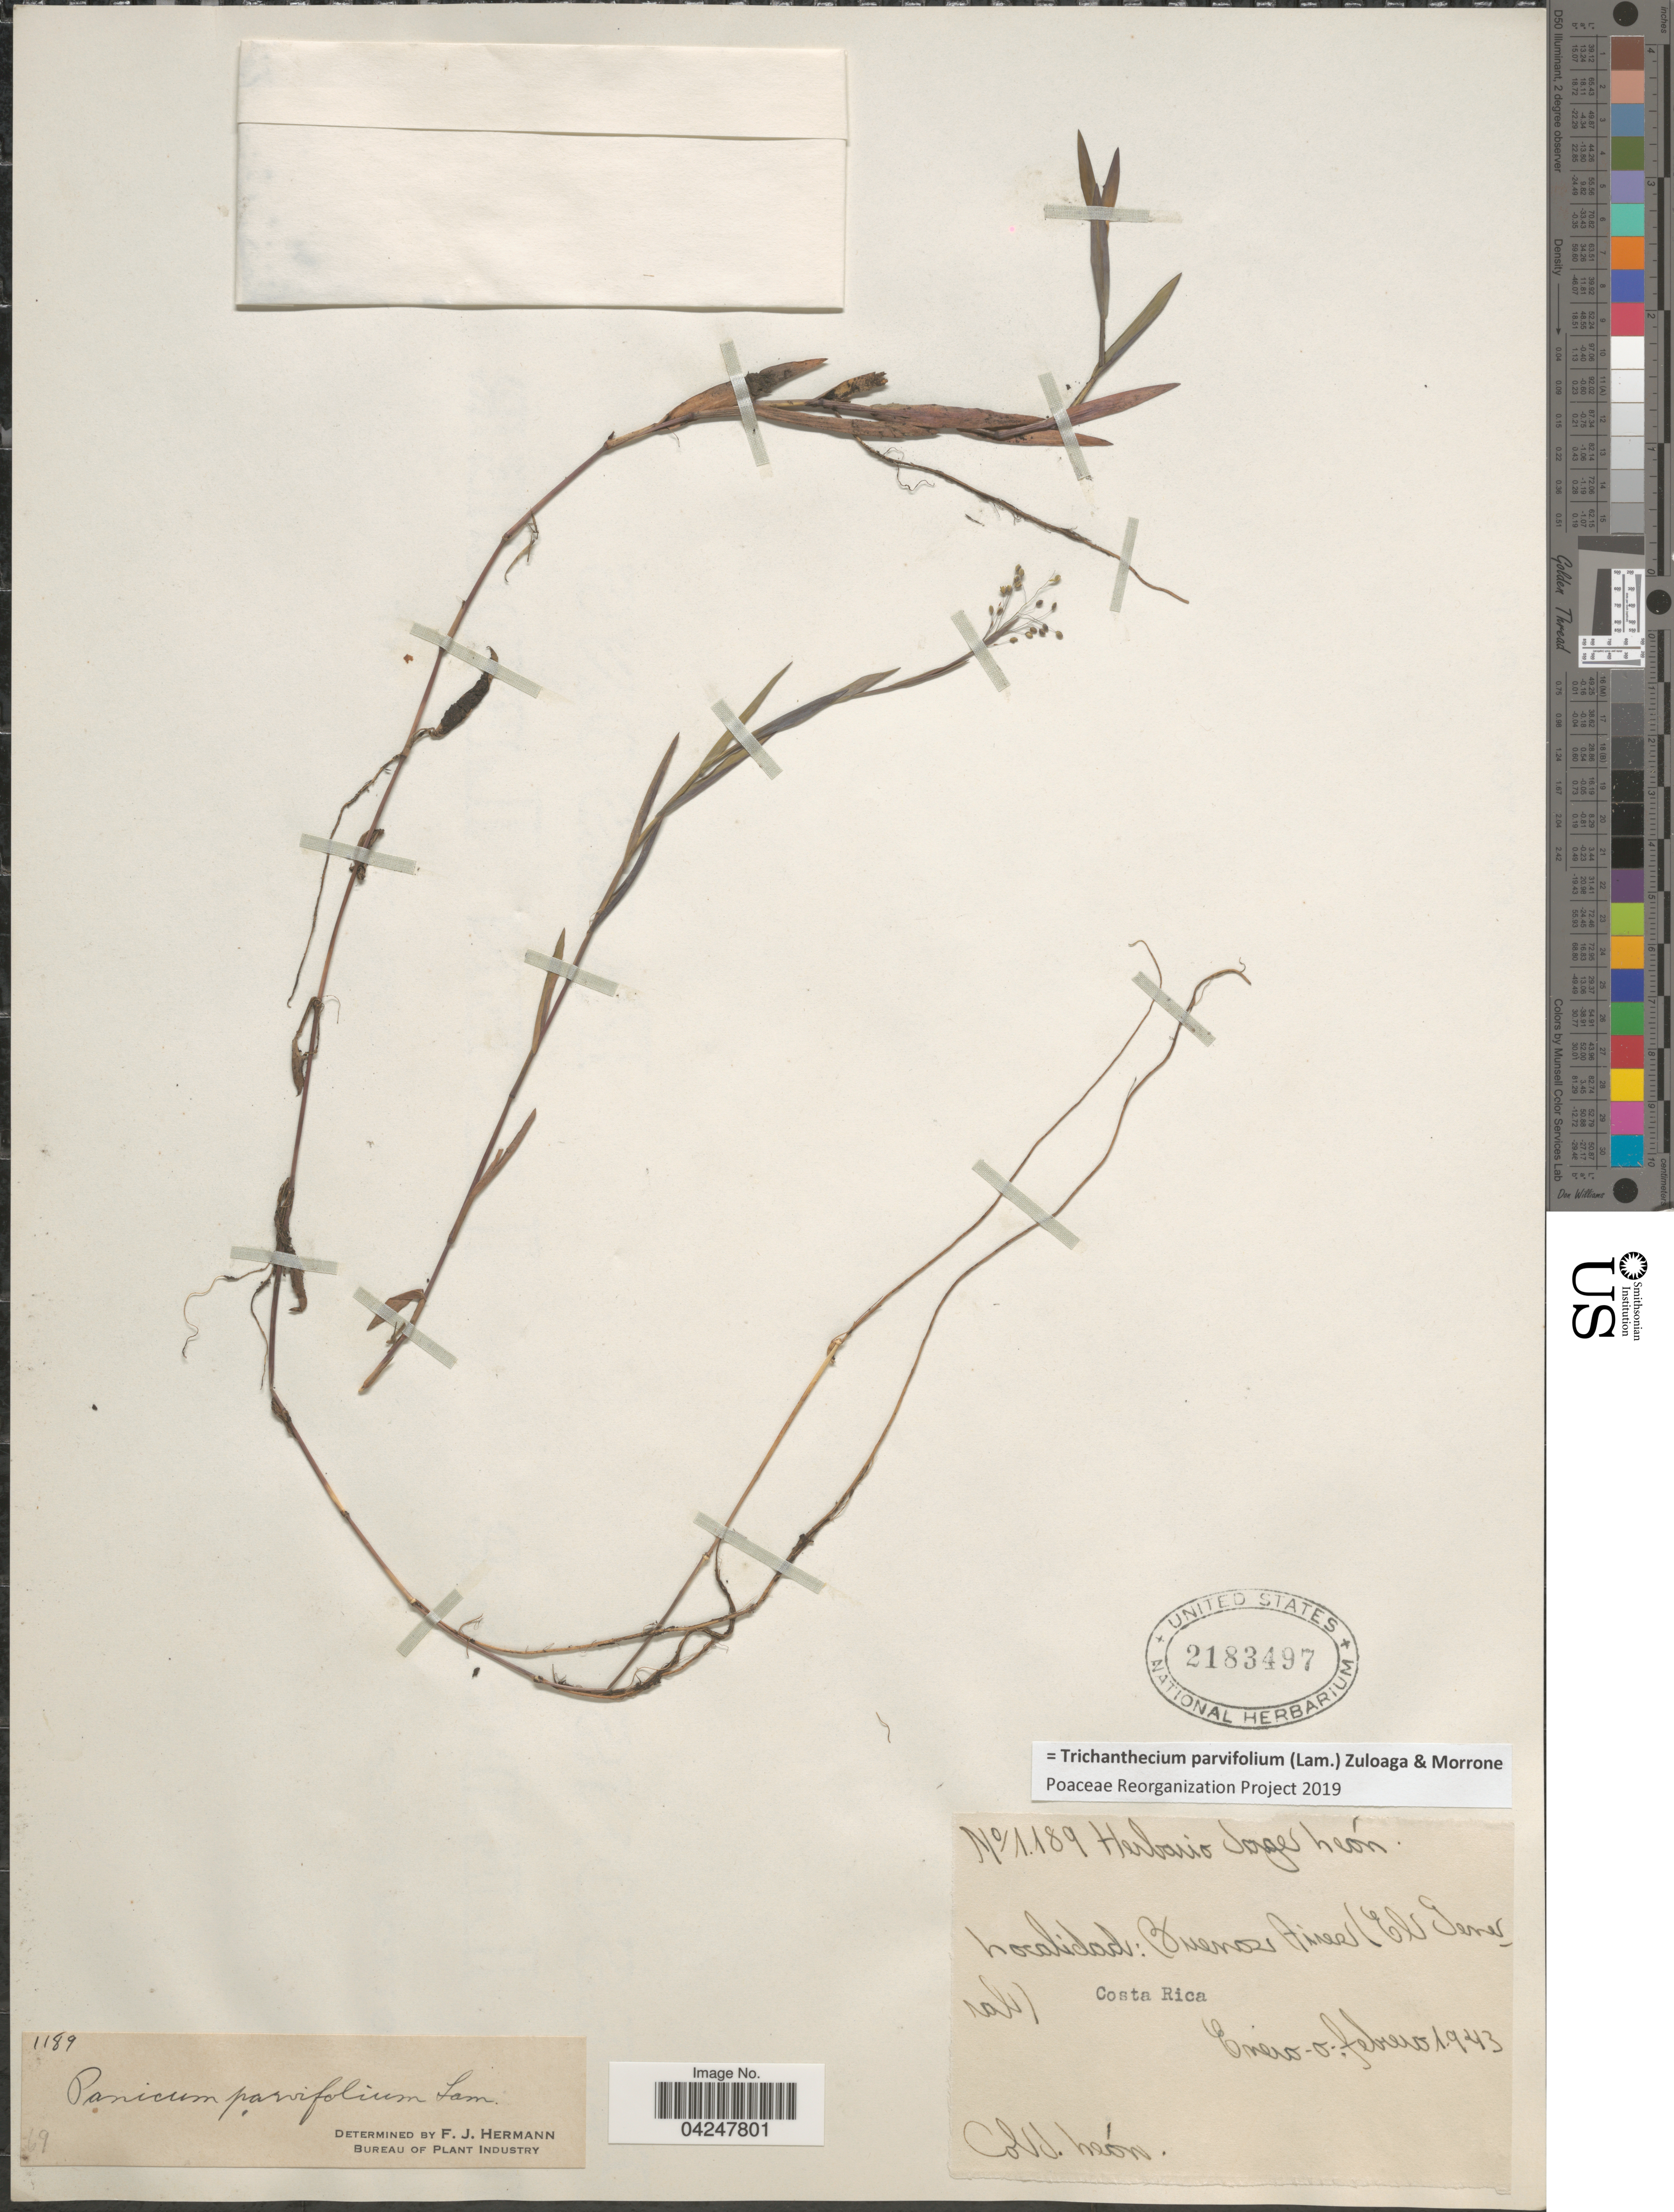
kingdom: Plantae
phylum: Tracheophyta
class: Liliopsida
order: Poales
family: Poaceae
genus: Trichanthecium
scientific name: Trichanthecium parvifolium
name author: (Lam.) Zuloaga & Morrone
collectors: J. León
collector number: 1189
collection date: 1943-01/1943-02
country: Costa Rica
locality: Buenos Aires (El General).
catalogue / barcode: US 2183497